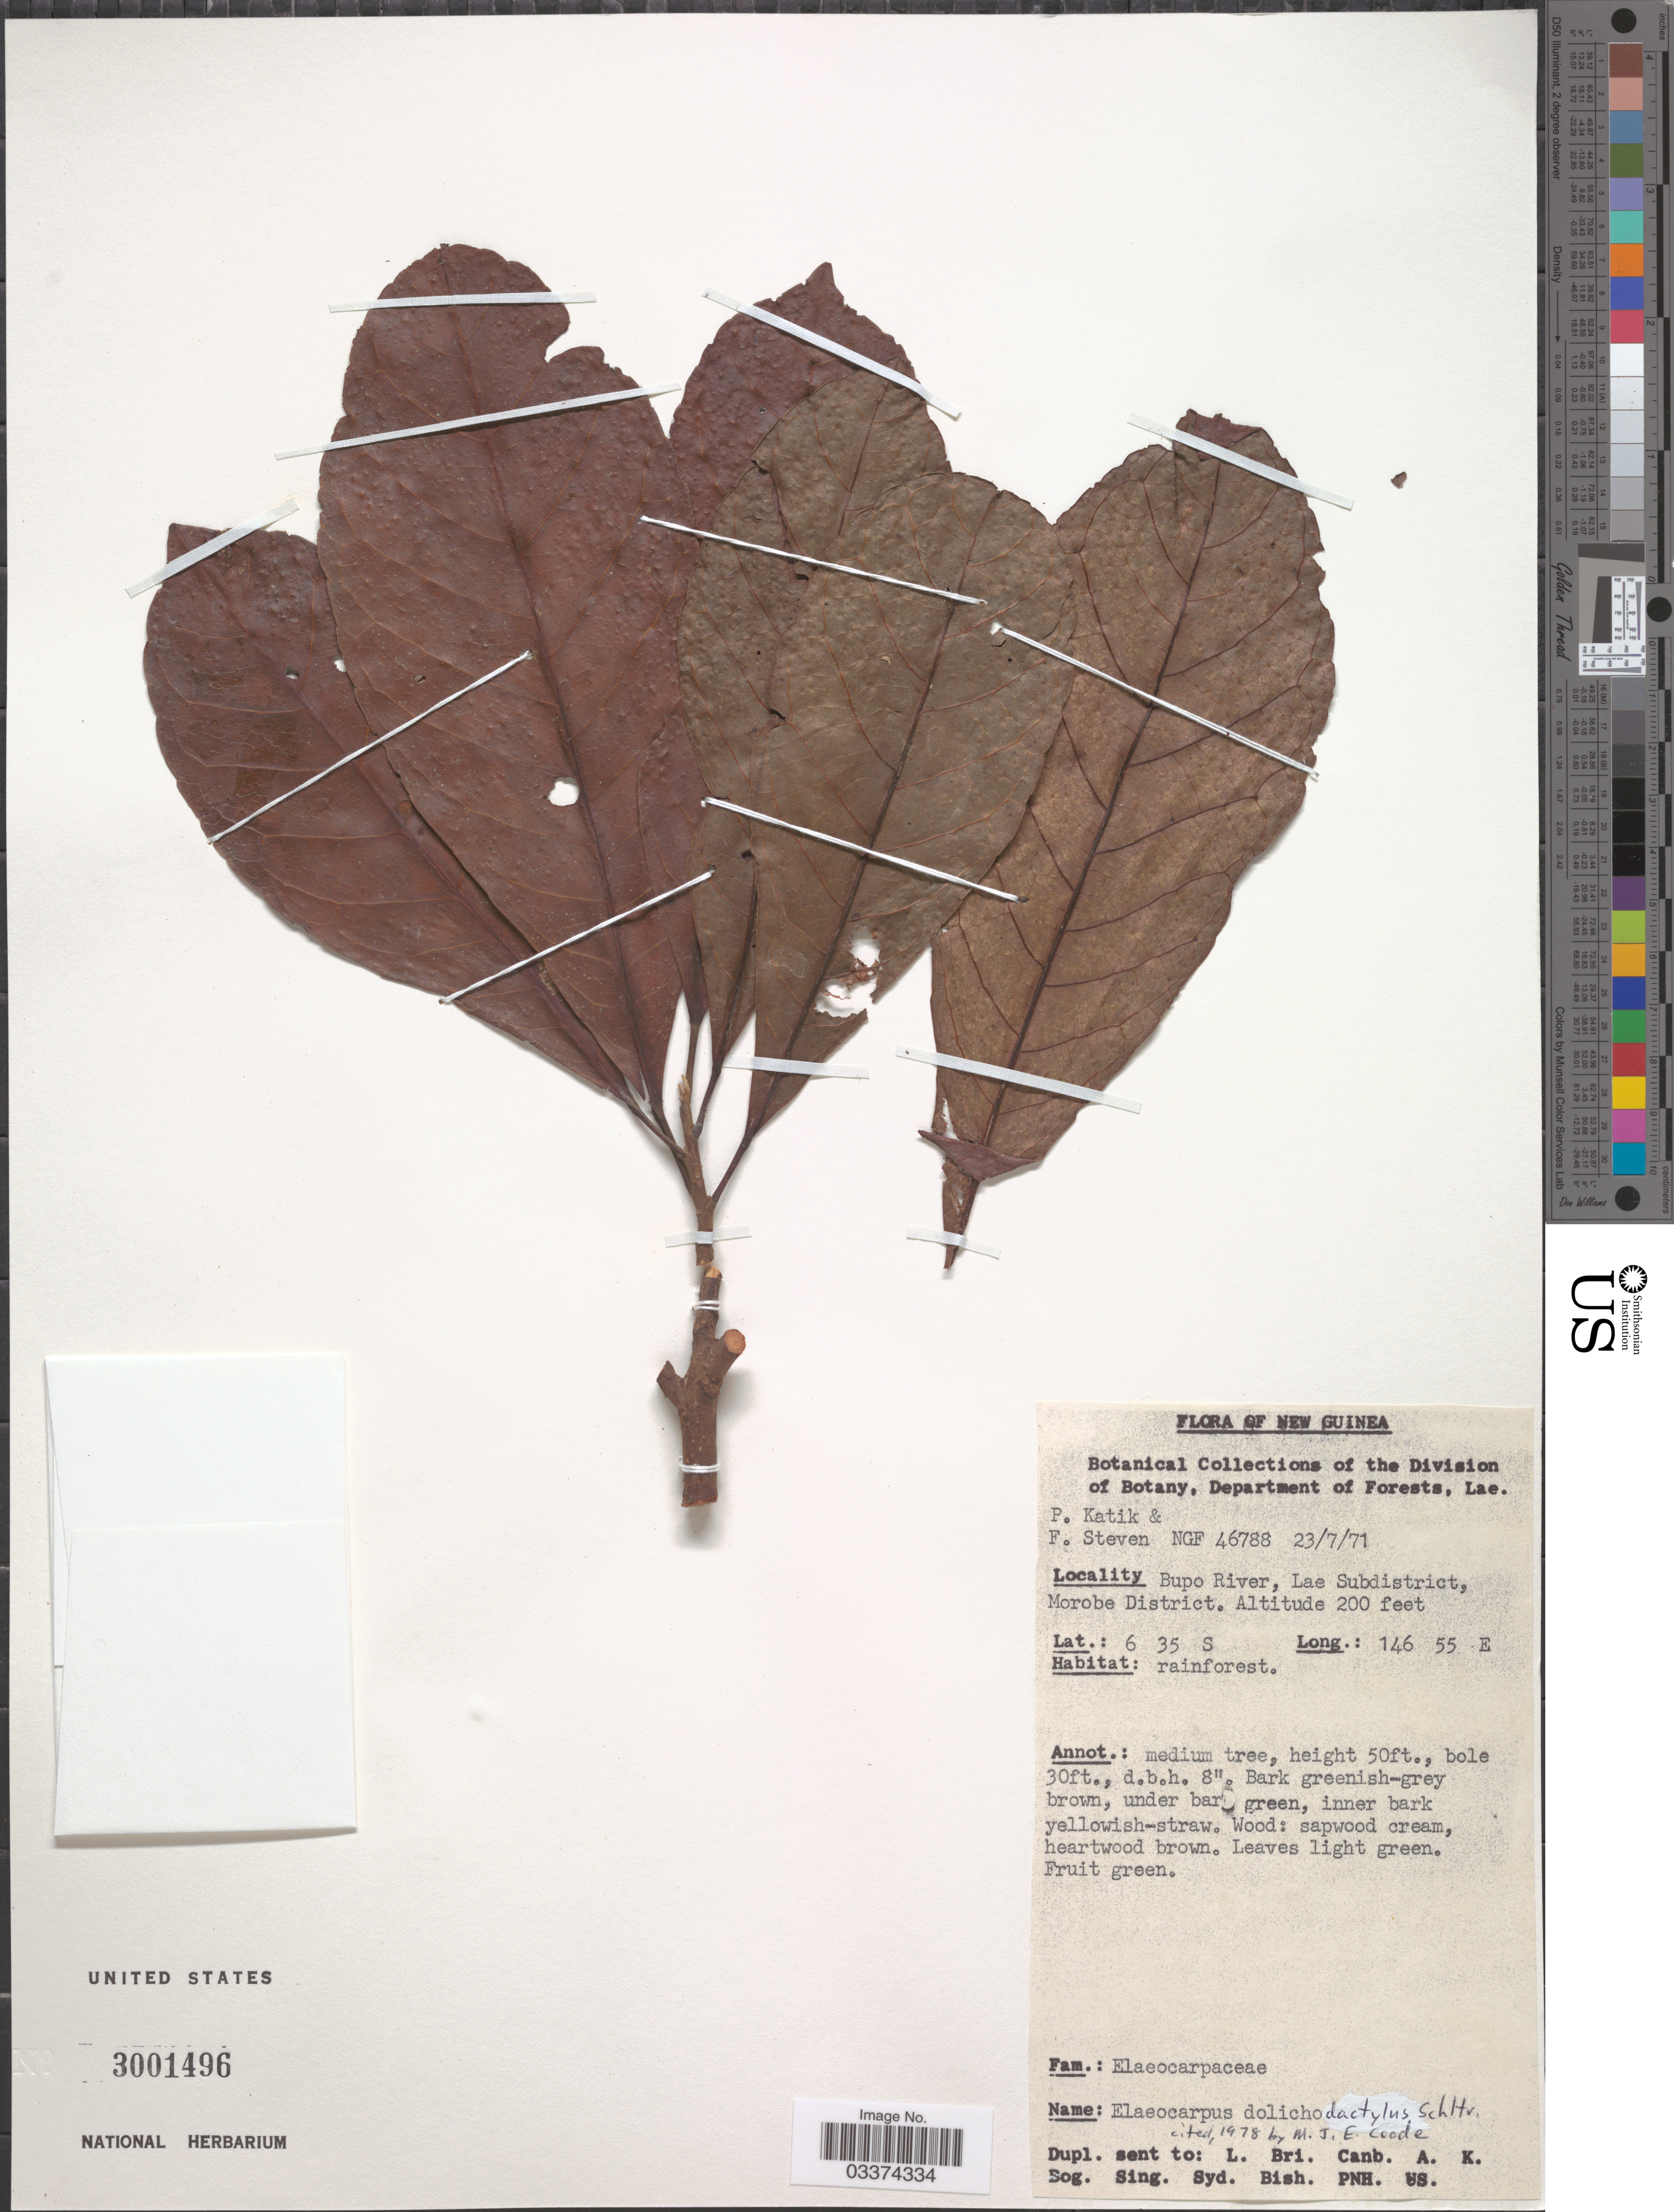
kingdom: Plantae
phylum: Tracheophyta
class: Magnoliopsida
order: Oxalidales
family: Elaeocarpaceae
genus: Elaeocarpus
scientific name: Elaeocarpus dolichodactylus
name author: Schltr.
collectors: P. Katik & F. Steven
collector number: NGF46788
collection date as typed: Transcribed d/m/y: 23/7/71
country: Papua New Guinea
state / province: Morobe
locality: New Guinea, Bupo River, Lae Subdistrict, Morobe District.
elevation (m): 61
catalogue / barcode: US 3001496